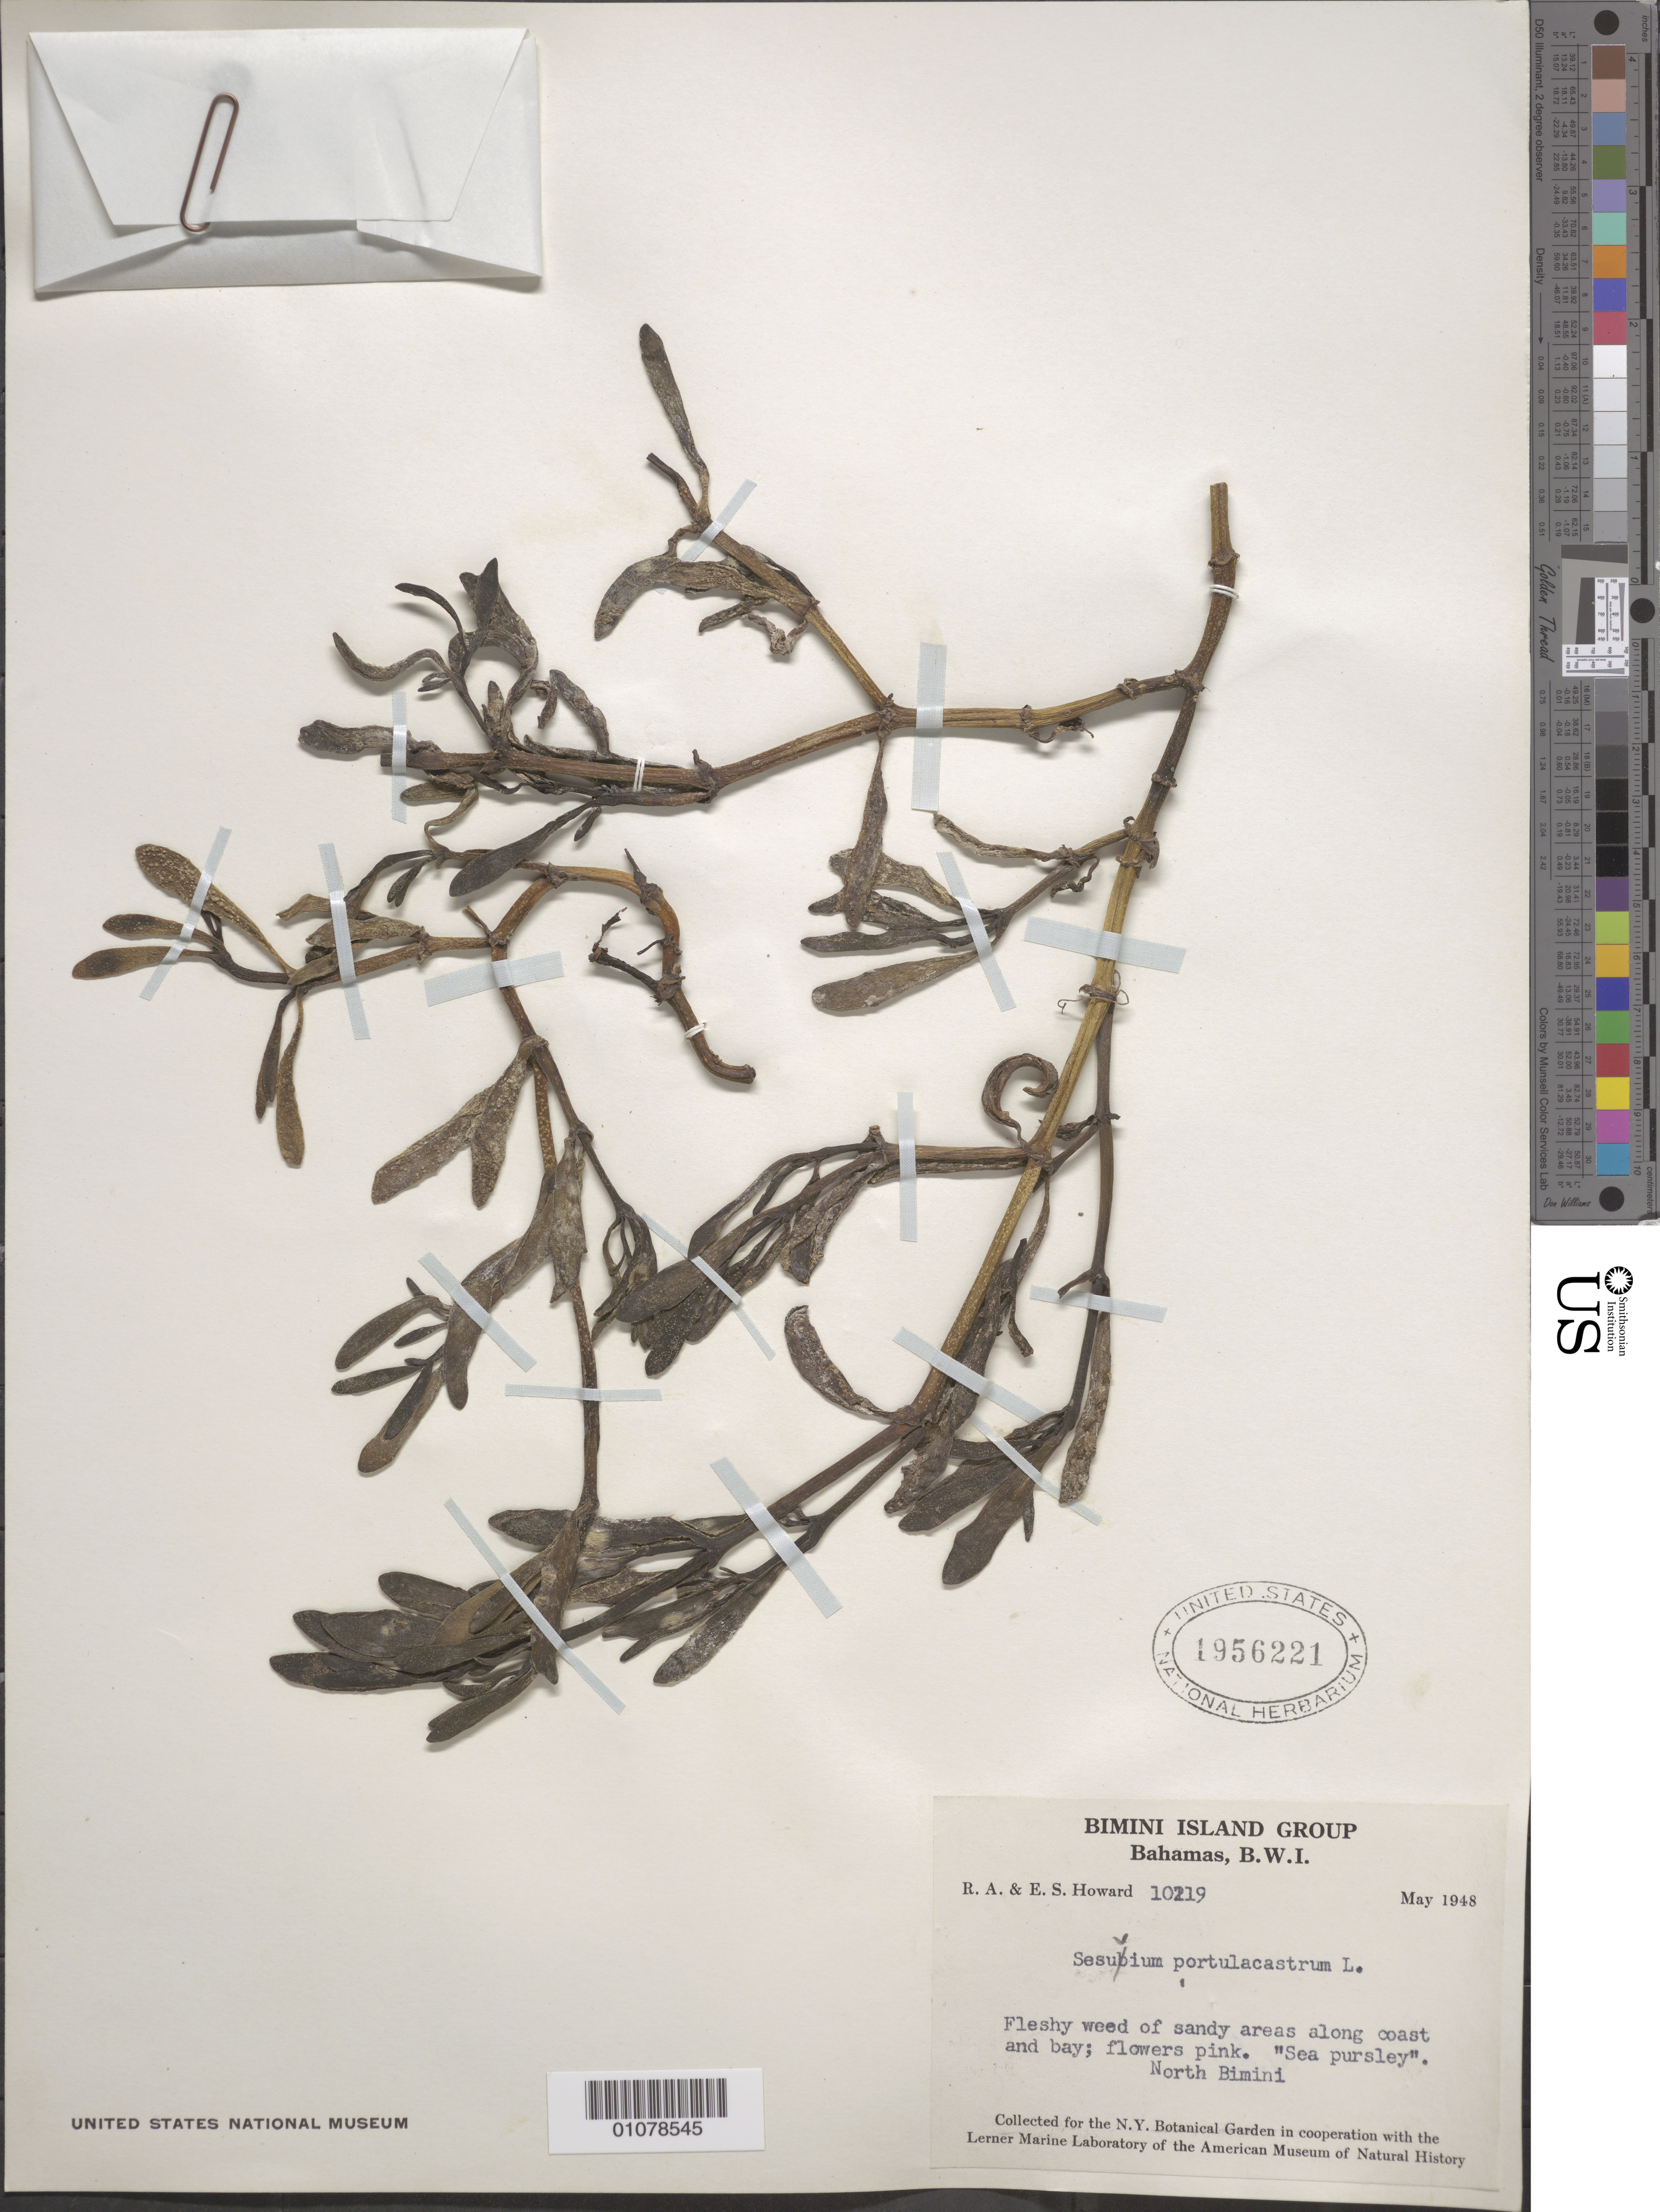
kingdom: Plantae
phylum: Tracheophyta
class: Magnoliopsida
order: Caryophyllales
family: Aizoaceae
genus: Sesuvium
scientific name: Sesuvium portulacastrum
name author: (L.) L.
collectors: R. A. Howard & E. S. Howard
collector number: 10219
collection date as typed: May 1948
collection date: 1948-05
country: Bahamas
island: North Bimini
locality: North Bimini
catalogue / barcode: US 1956221